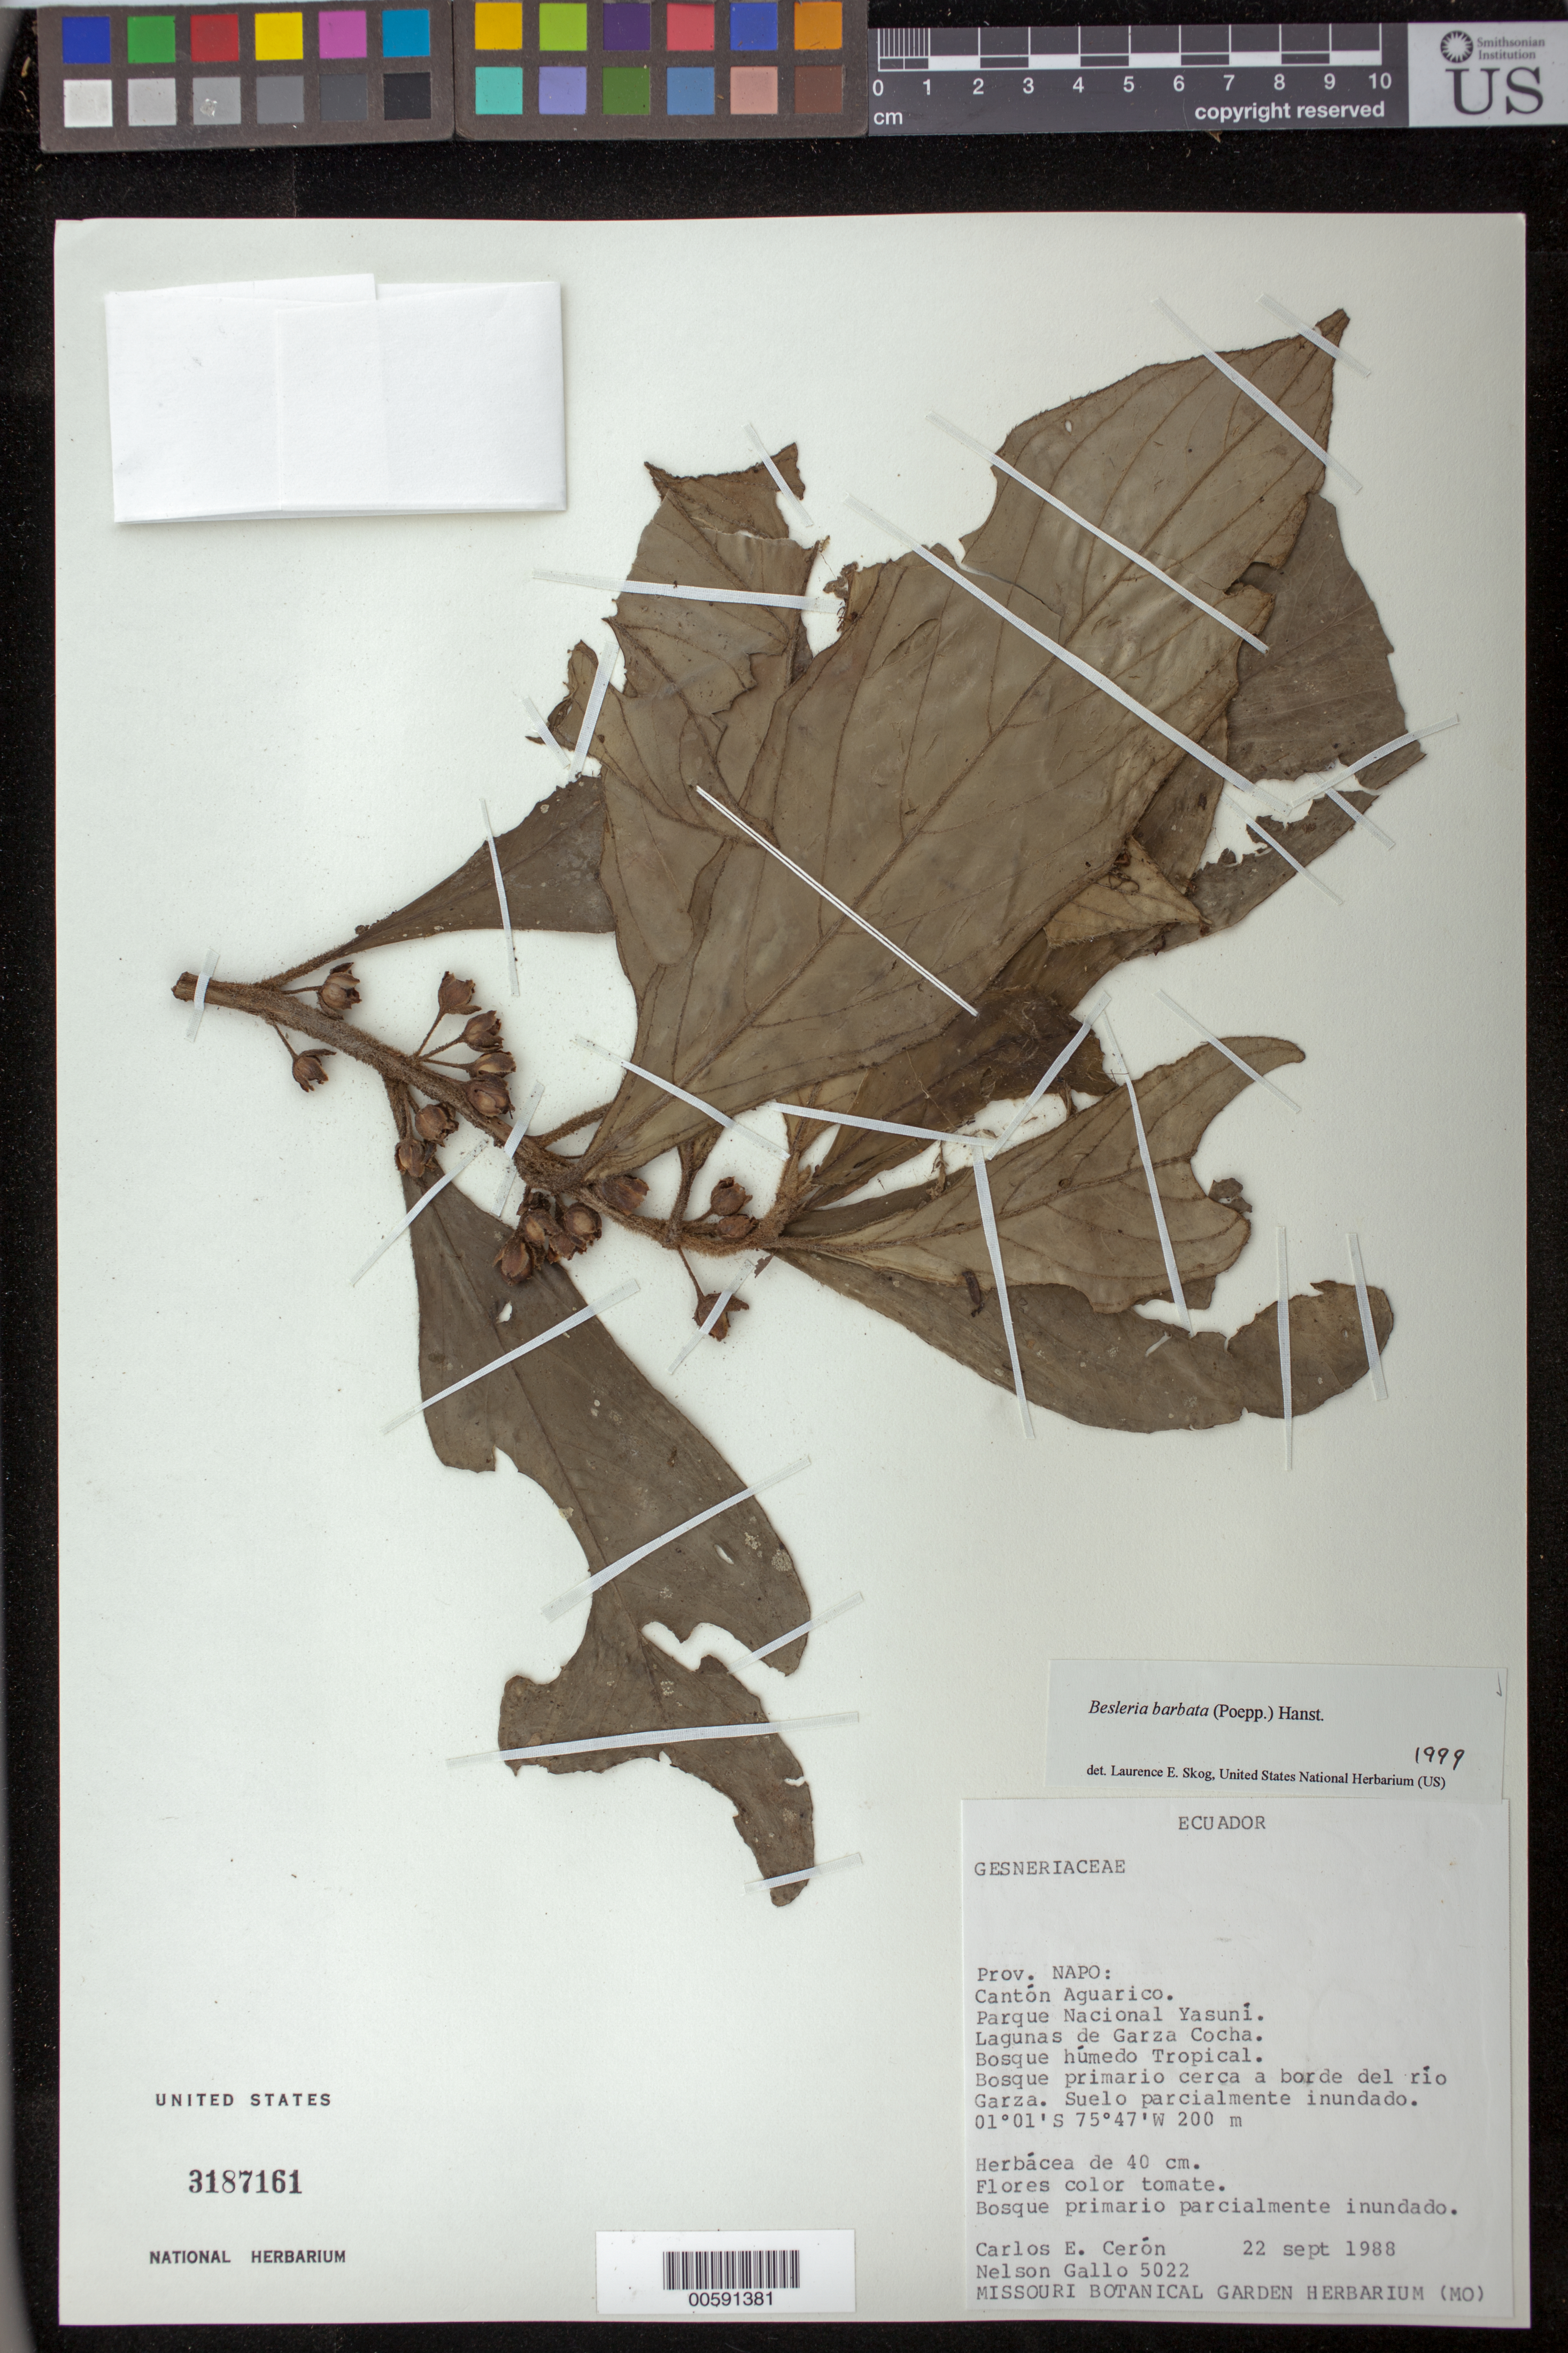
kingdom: Plantae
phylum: Tracheophyta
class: Magnoliopsida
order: Lamiales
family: Gesneriaceae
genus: Besleria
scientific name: Besleria barbata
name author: (Poepp.) Hanst.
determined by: Skog, Laurence E.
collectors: C. E. Cerón M. & N. Gallo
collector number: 5022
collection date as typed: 22 Sep 1988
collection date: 1988-09-22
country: Ecuador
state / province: Napo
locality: Cantón Aguarico, Parque Nacional Yasuní, Lagunas de Garza Cocha, cerca al borde del río Garza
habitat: Bosque húmedo tropical; bosque primario cerca a borde del río, suelo parcialmente inundado; bosque primario parcialmente inundado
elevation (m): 200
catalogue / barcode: US 3187161